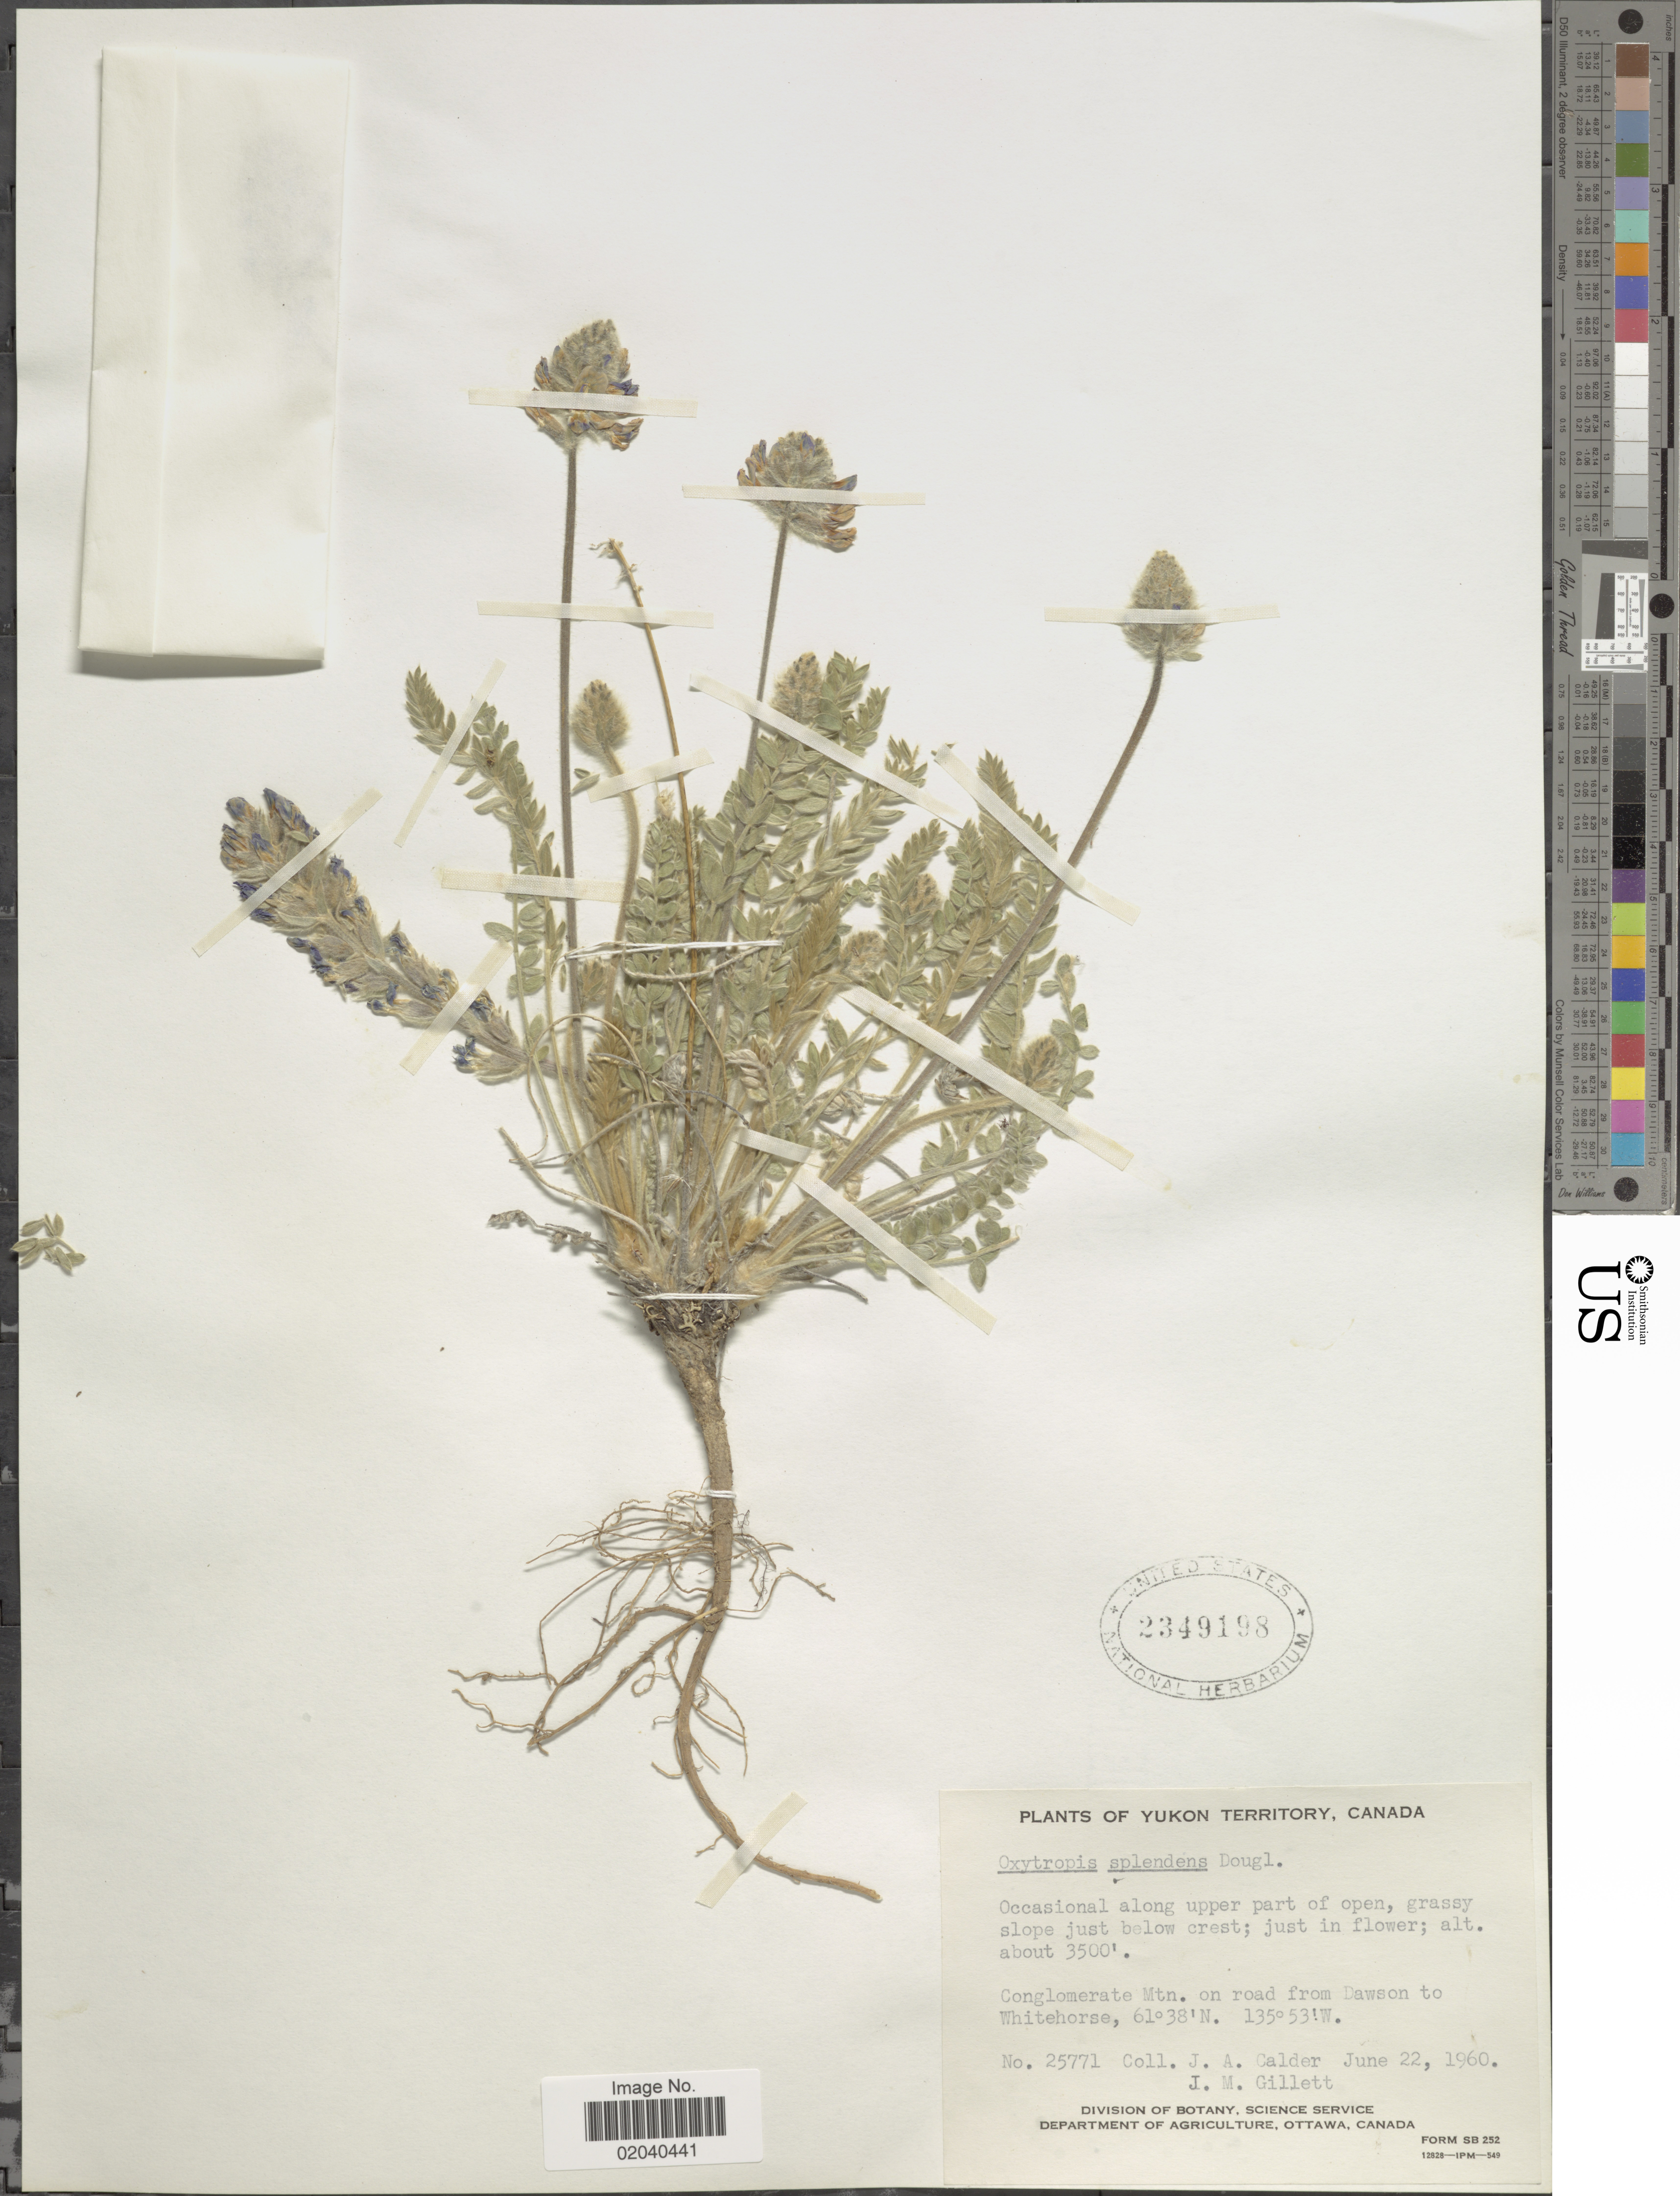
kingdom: Plantae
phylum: Tracheophyta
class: Magnoliopsida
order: Fabales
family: Fabaceae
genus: Oxytropis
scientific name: Oxytropis splendens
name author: Douglas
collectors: J. A. Calder & J. M. Gillett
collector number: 25771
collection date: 1960-06-22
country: Canada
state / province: Yukon Territory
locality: Conglomerate Mtn. on road from Dawson to Whitehorse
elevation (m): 1067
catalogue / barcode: US 2349198